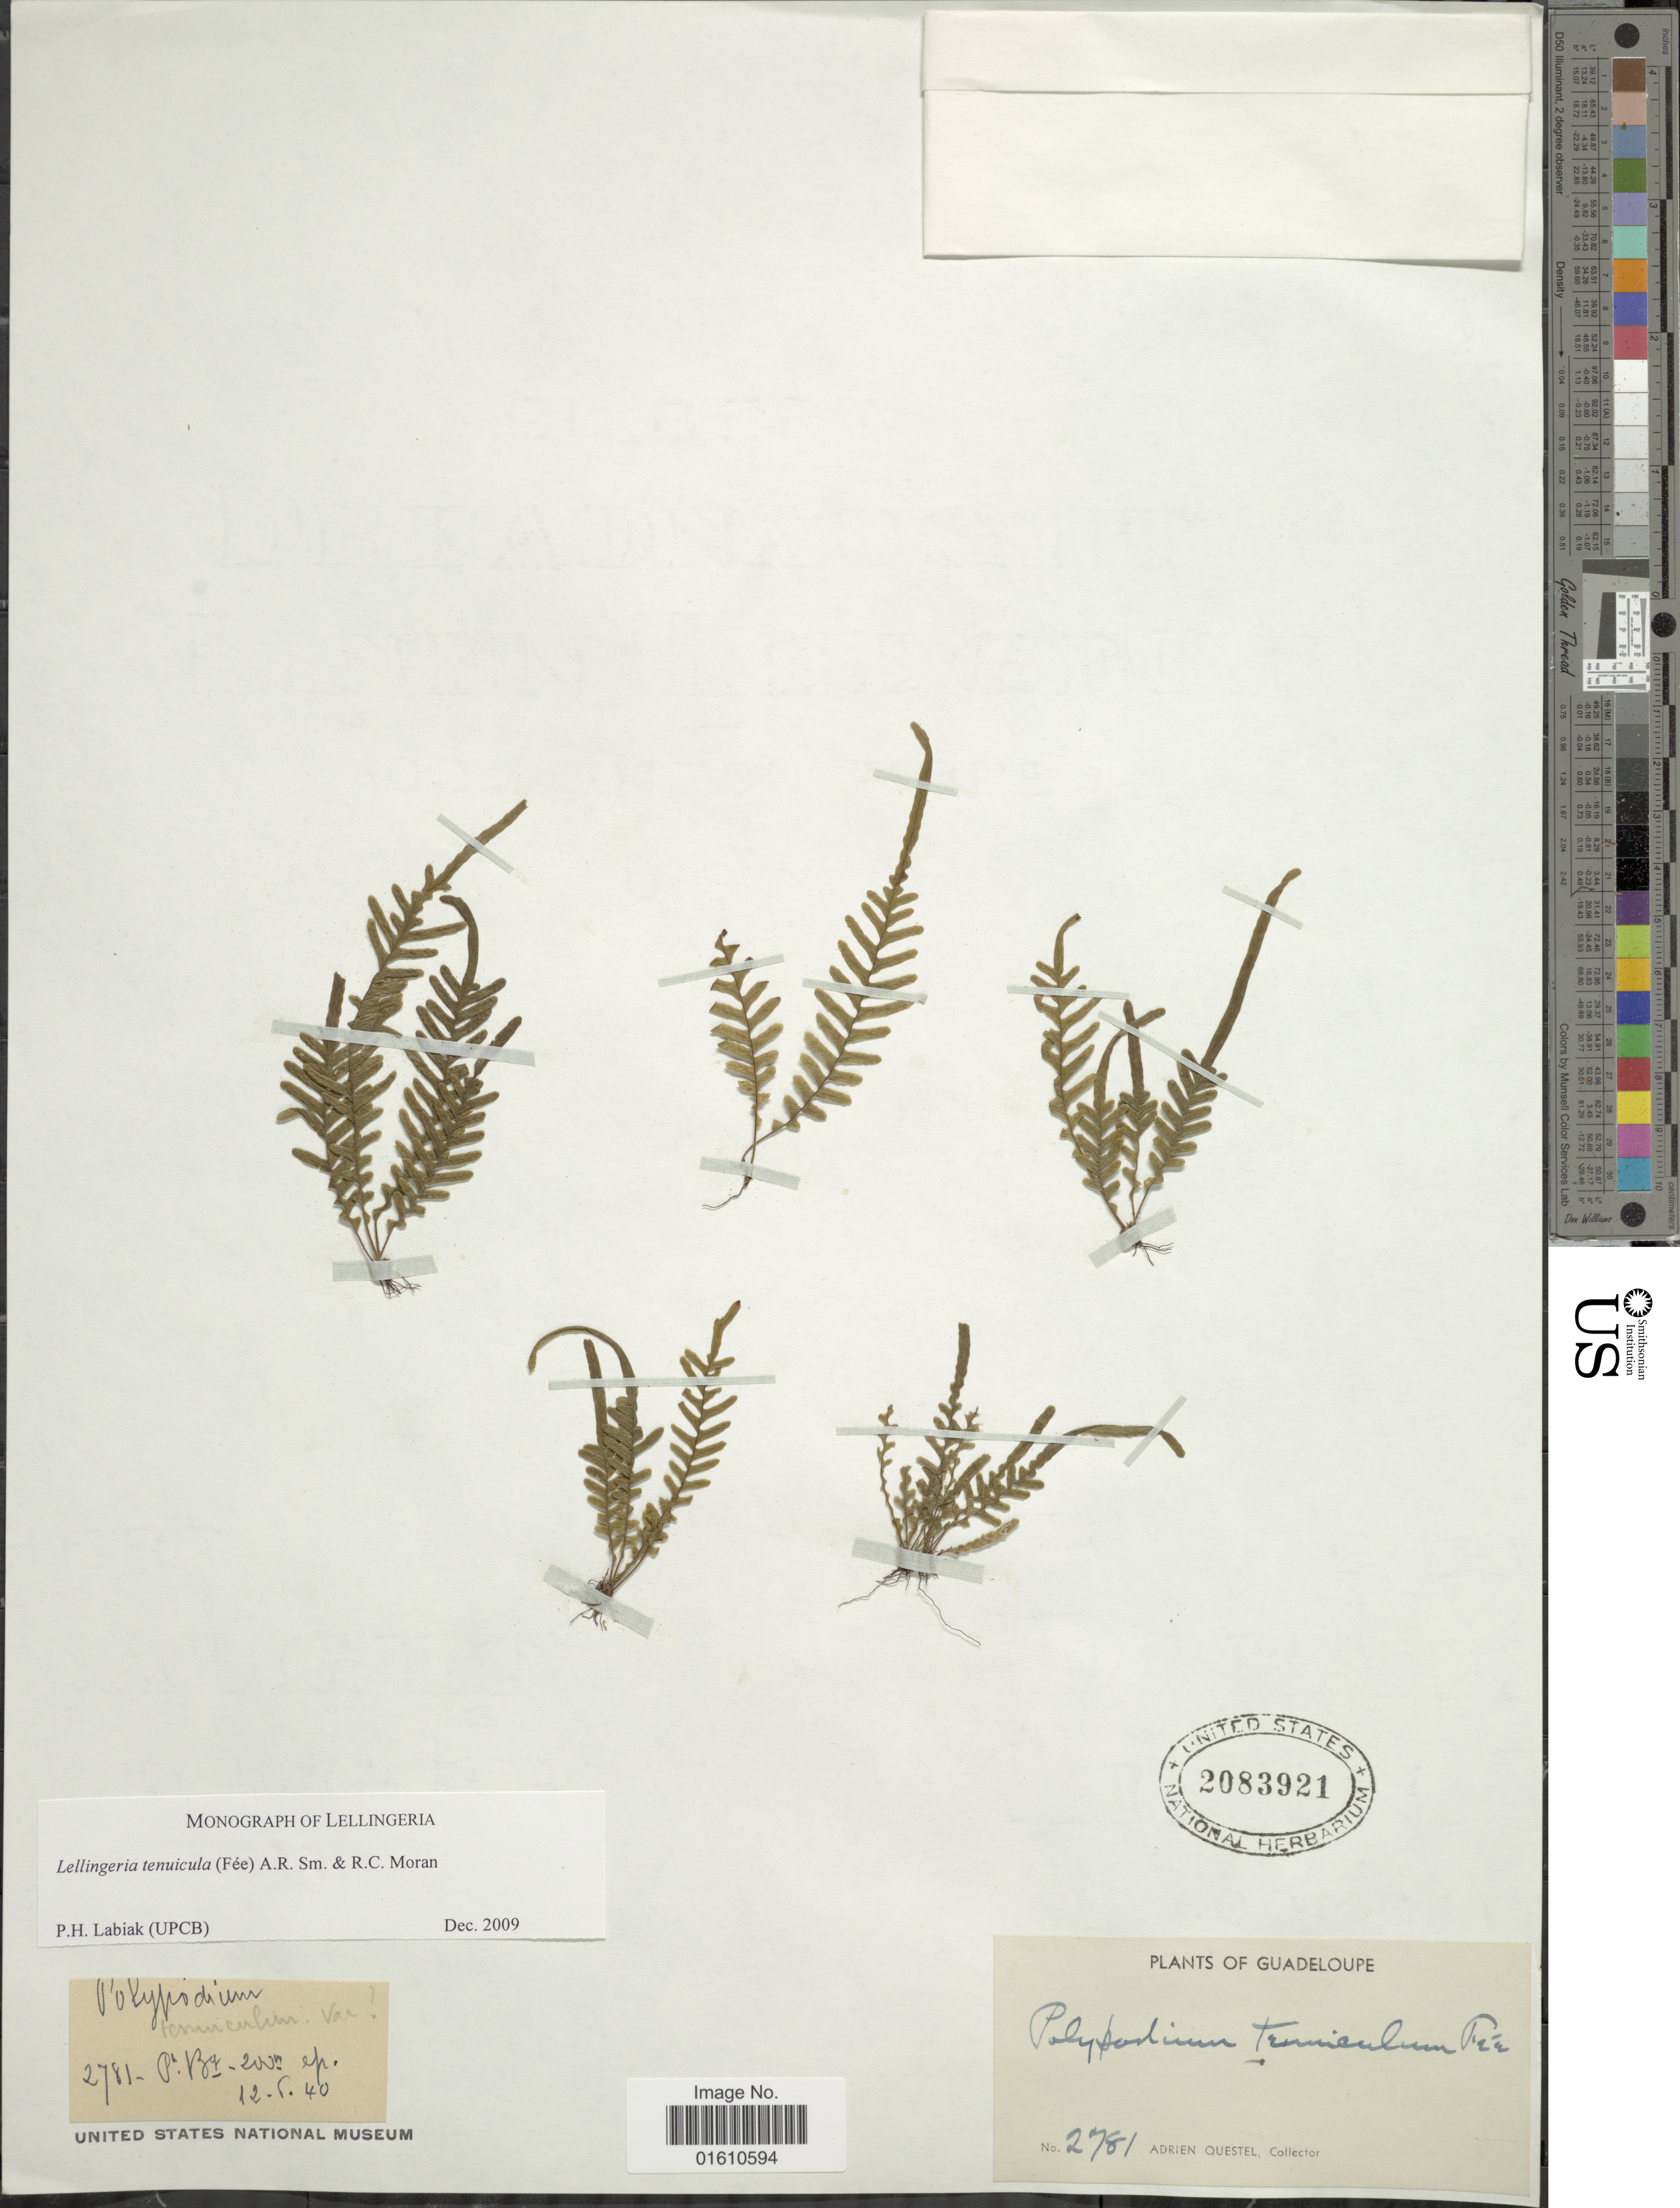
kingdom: Plantae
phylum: Tracheophyta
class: Polypodiopsida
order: Polypodiales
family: Polypodiaceae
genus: Lellingeria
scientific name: Lellingeria tenuicula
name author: (Fée) A.R. Sm. & R.C. Moran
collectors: A. Questel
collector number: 2781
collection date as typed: Transcribed d/m/y: 12/5/40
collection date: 1940-06-12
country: Guadeloupe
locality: Ph Bq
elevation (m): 200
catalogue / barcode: US 2083921